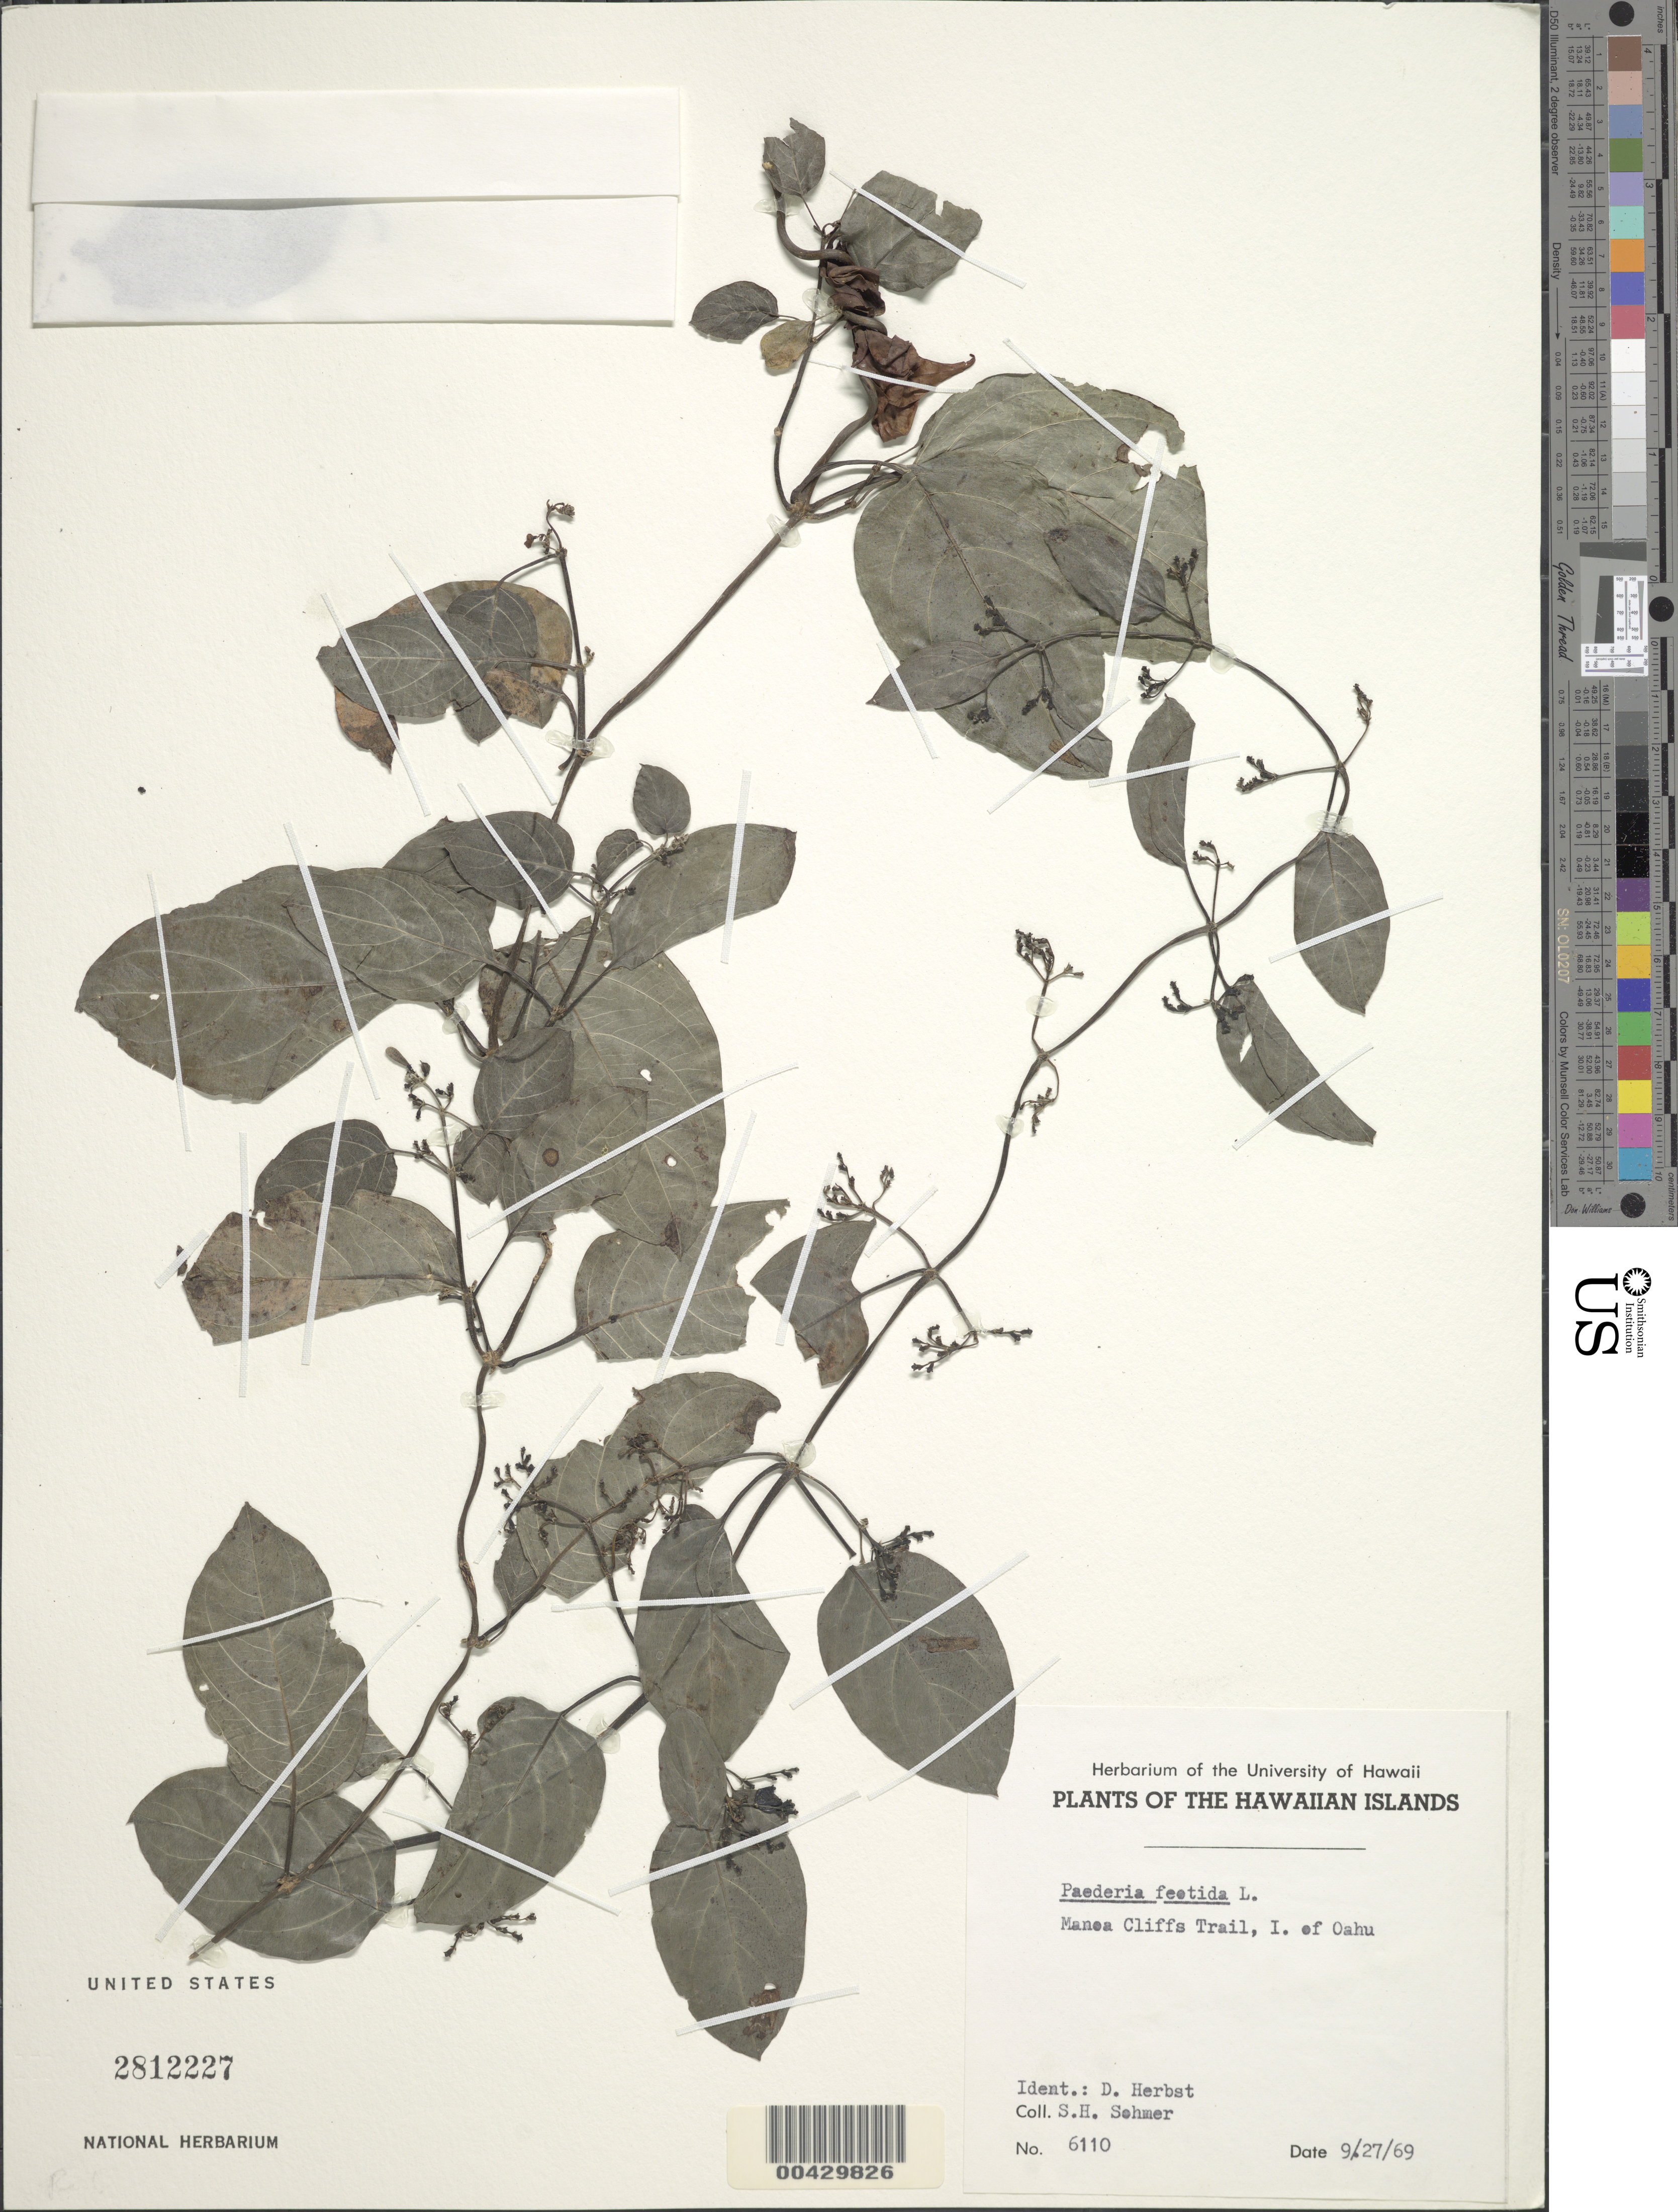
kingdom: Plantae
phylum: Tracheophyta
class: Magnoliopsida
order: Gentianales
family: Rubiaceae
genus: Paederia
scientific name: Paederia foetida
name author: L.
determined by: Herbst, D. R.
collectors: S. H. Sohmer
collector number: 6110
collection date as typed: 27 Sep 1969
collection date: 1969-09-27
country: United States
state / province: Hawaii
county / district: Honolulu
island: Oahu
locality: Manoa Cliffs Trail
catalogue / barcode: US 2812227